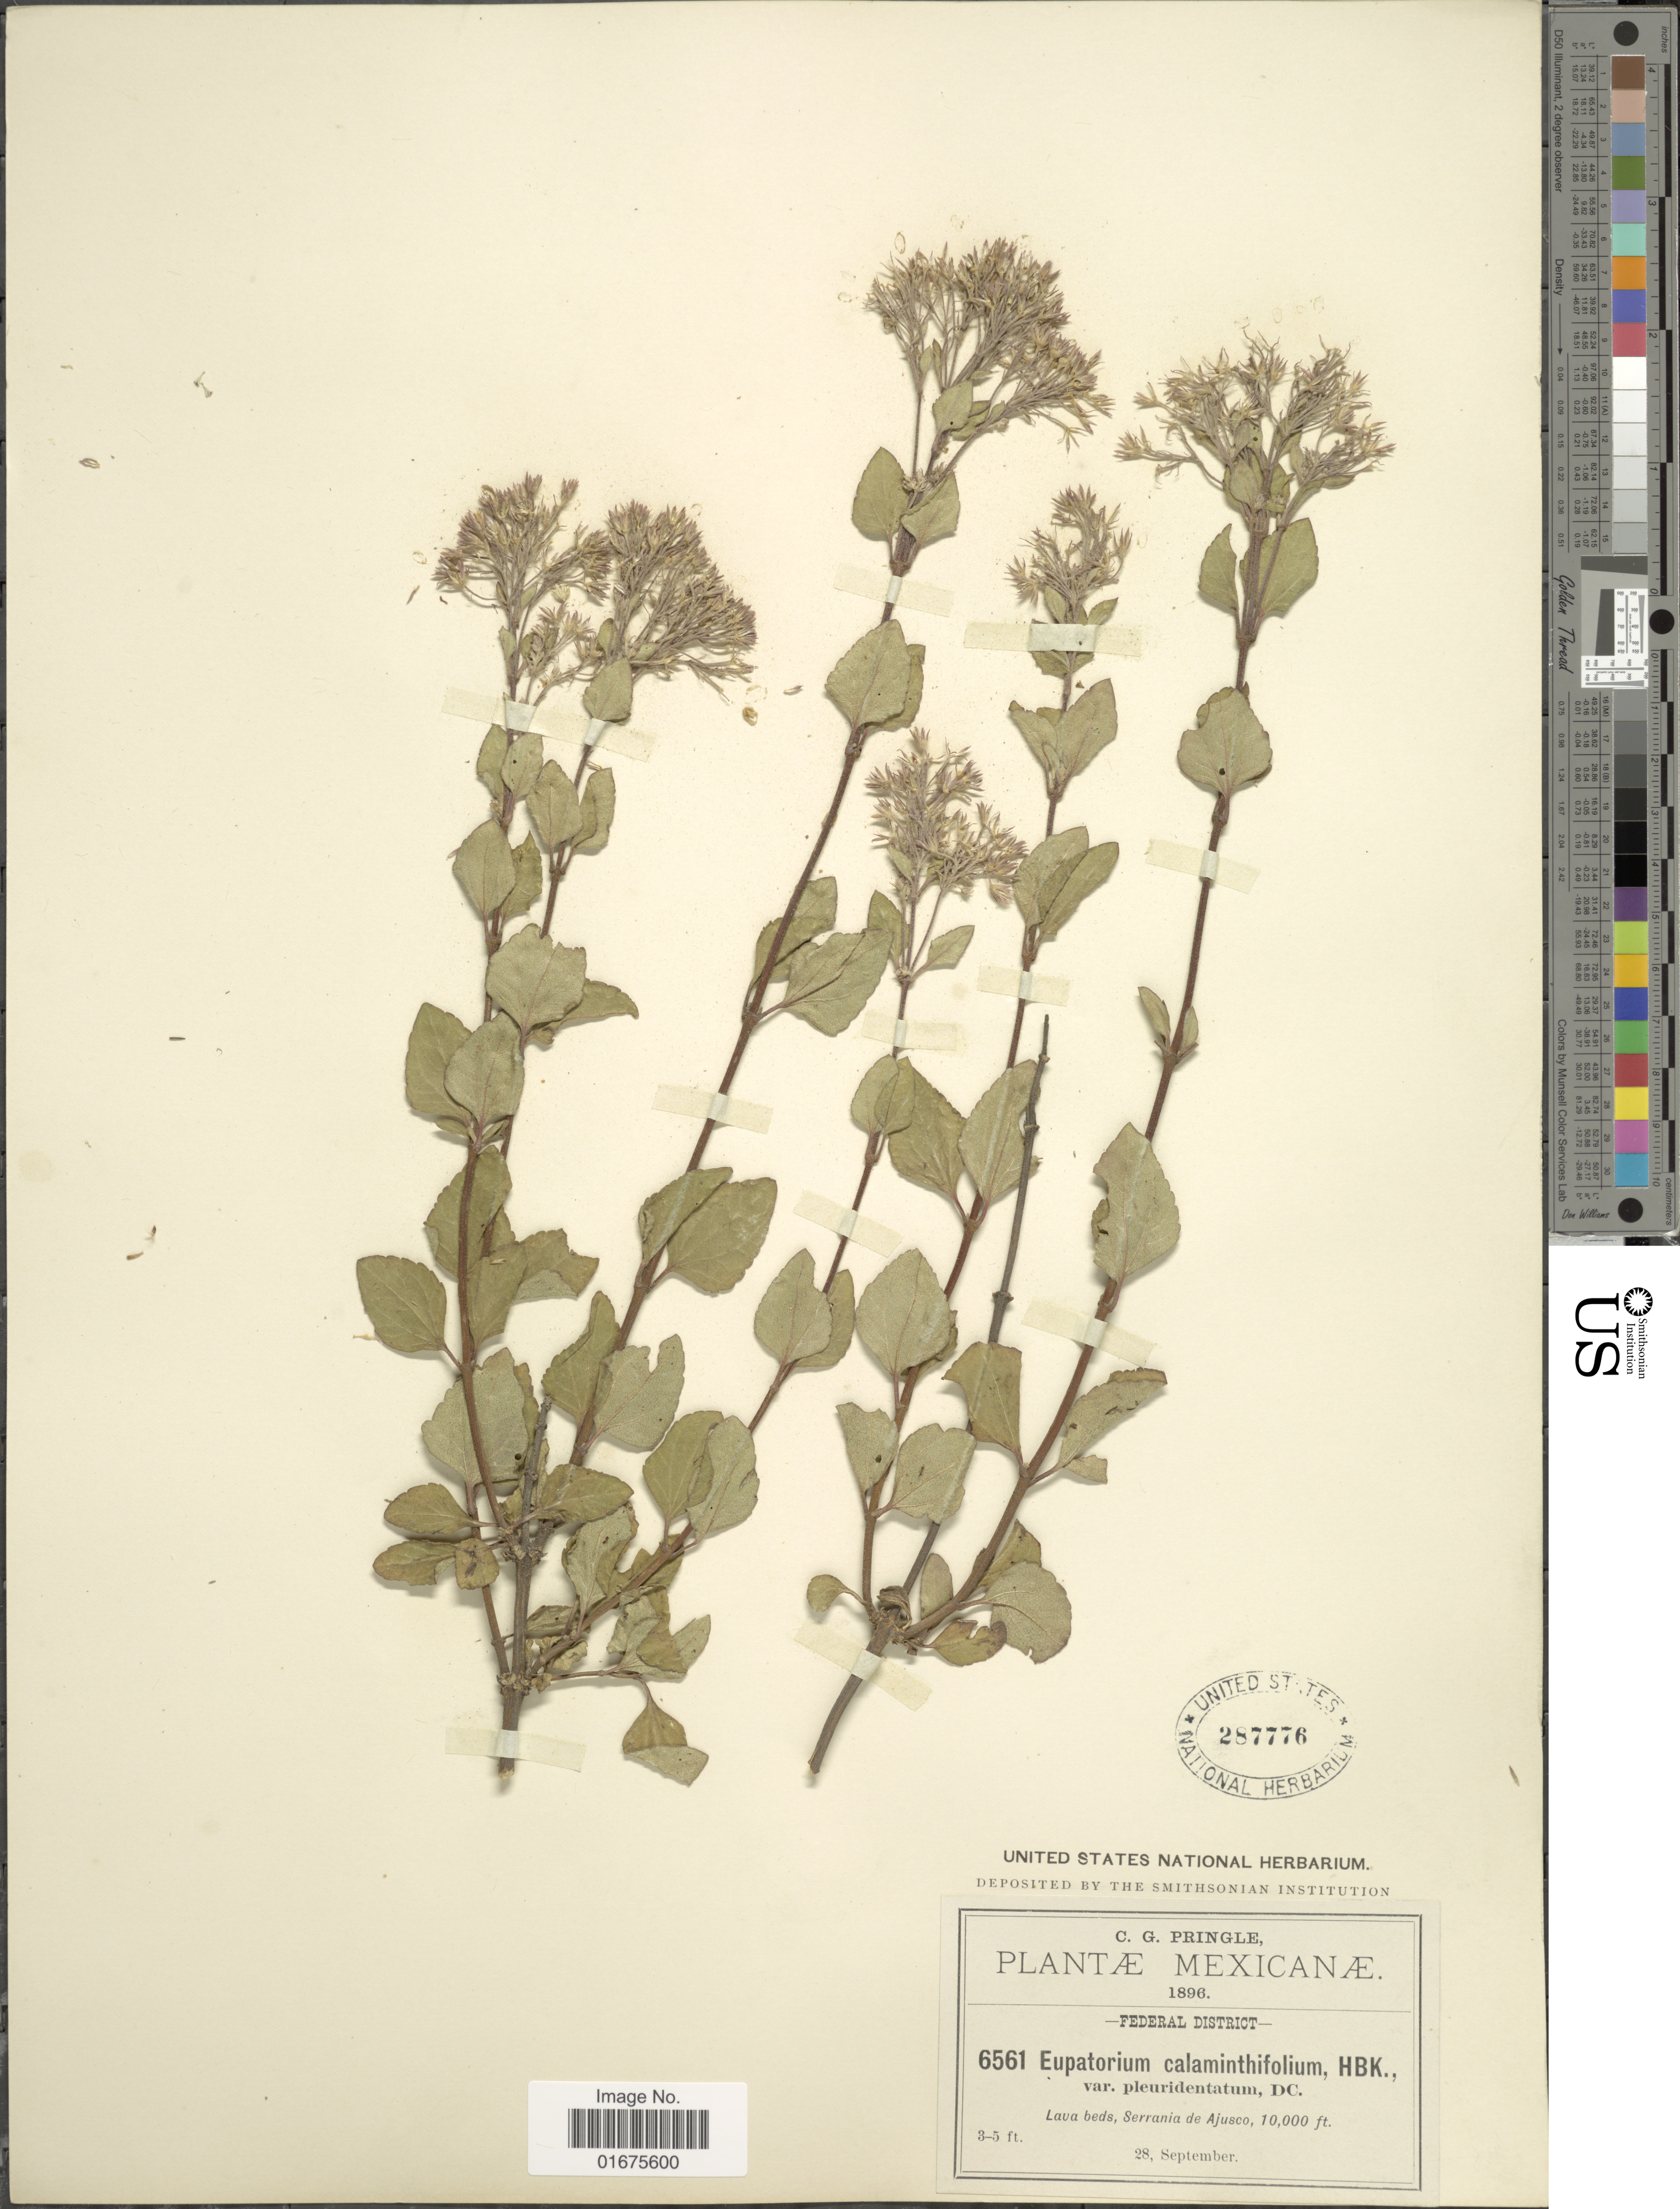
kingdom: Plantae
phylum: Tracheophyta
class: Magnoliopsida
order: Asterales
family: Asteraceae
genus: Ageratina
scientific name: Ageratina calaminthaefolia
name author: (Kunth) R.M. King & H. Rob.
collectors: C. G. Pringle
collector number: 6561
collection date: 1896-09-28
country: Mexico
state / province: Distrito Federal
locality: Lava beds, Serrania de Ajusco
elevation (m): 3048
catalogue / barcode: US 287776